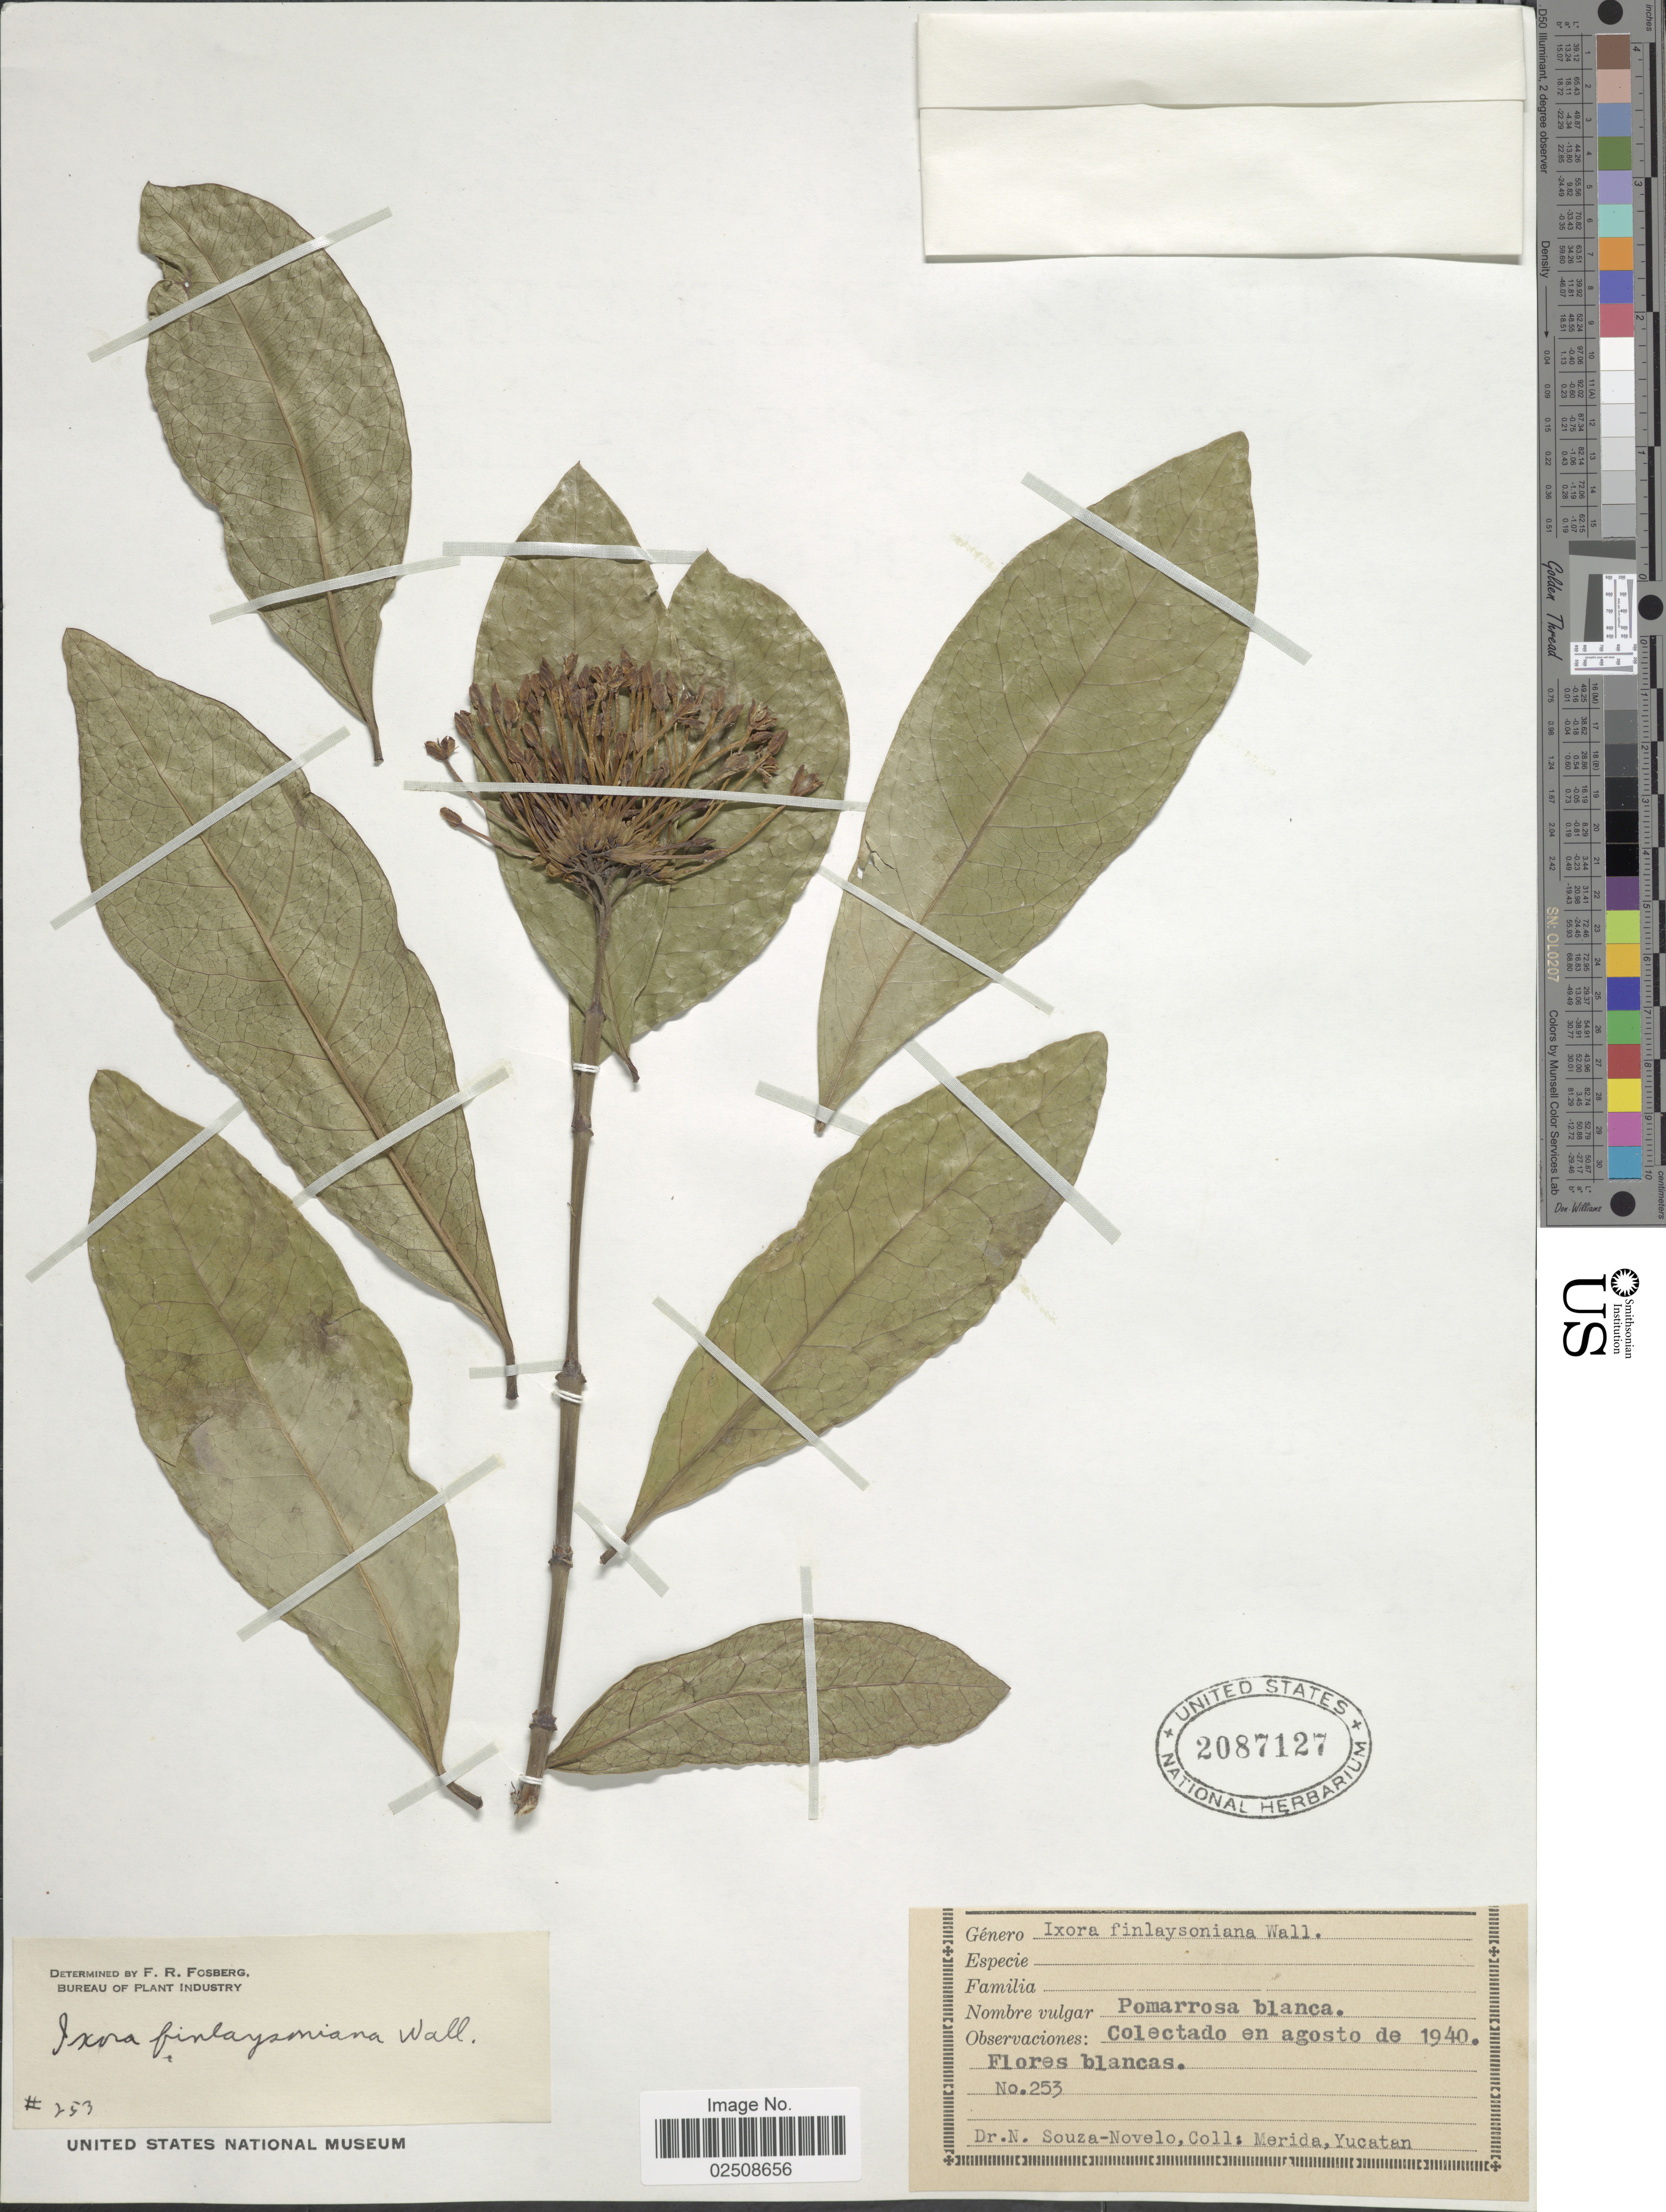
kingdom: Plantae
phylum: Tracheophyta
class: Magnoliopsida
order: Gentianales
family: Rubiaceae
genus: Ixora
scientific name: Ixora finlaysoniana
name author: Wall. ex G. Don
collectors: N. Souza Novelo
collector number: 253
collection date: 1940-08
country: Mexico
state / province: Yucatán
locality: Merida, Yucatan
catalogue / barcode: US 2087127